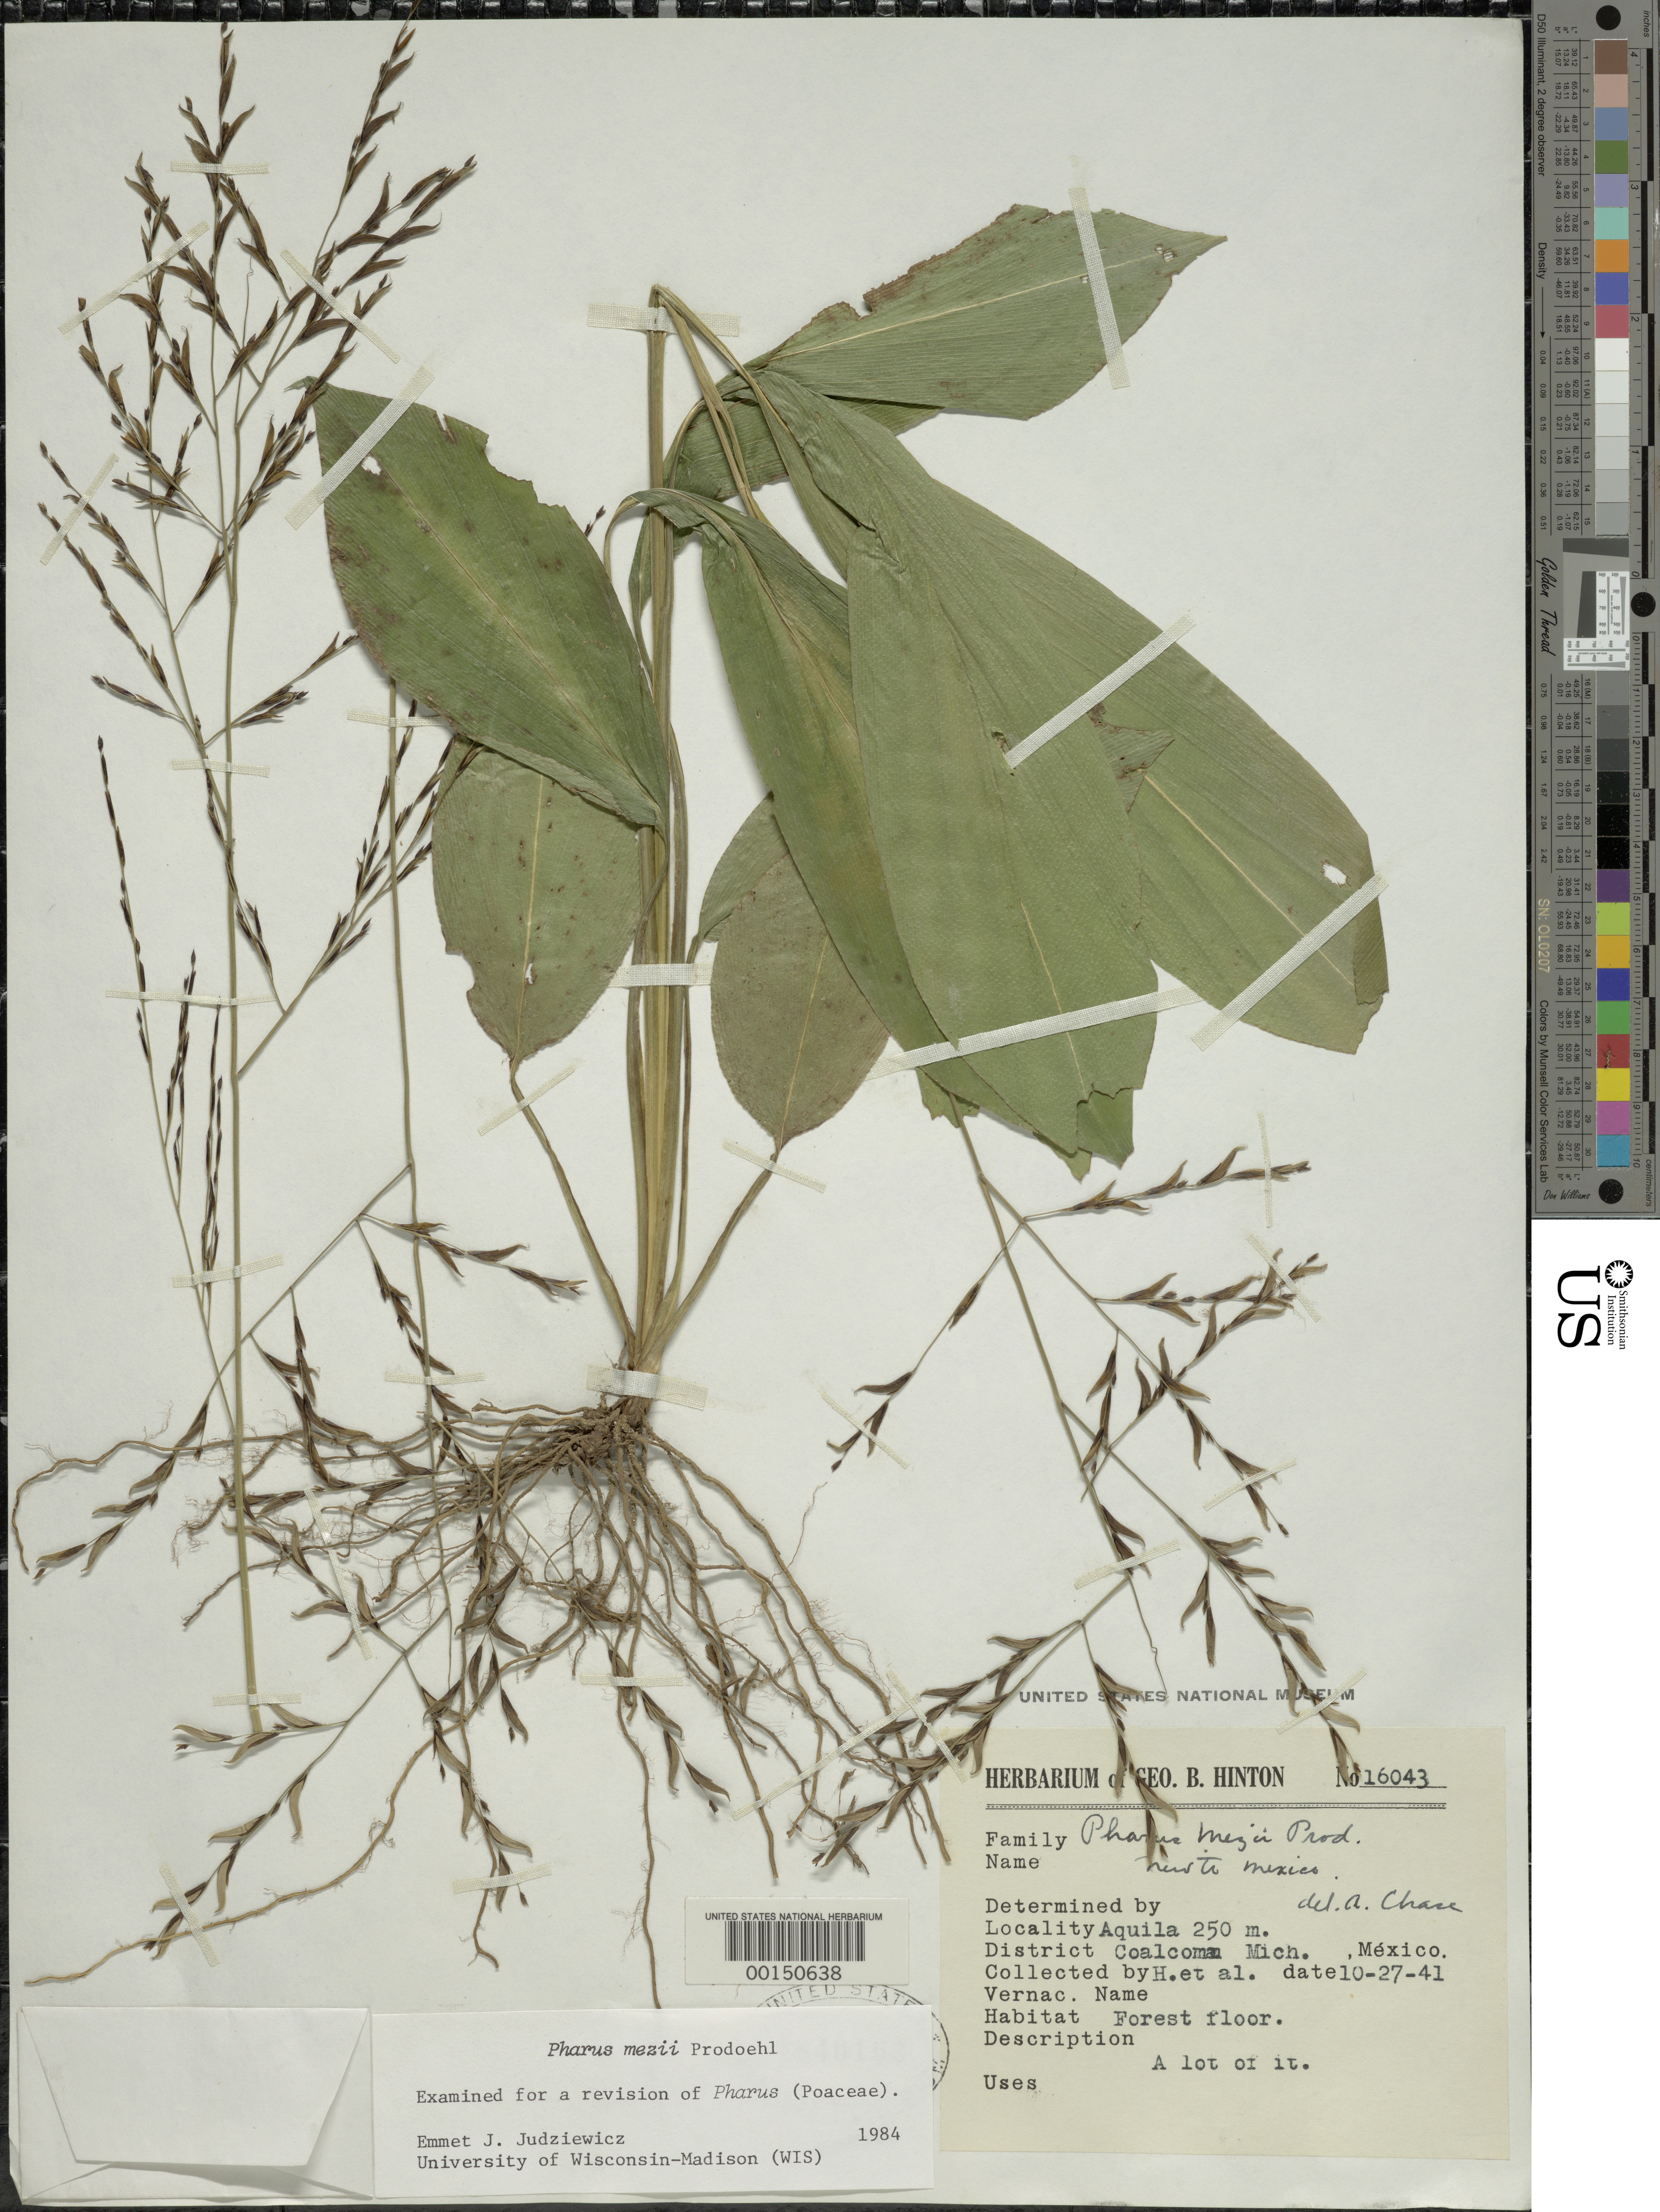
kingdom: Plantae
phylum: Tracheophyta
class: Liliopsida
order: Poales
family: Poaceae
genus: Pharus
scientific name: Pharus mezii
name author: Prod.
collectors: G. B. Hinton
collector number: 16043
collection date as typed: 27 Oct 1941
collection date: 1941-10-27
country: Mexico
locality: Coalcomán, Aquila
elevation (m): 250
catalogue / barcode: US 1840163